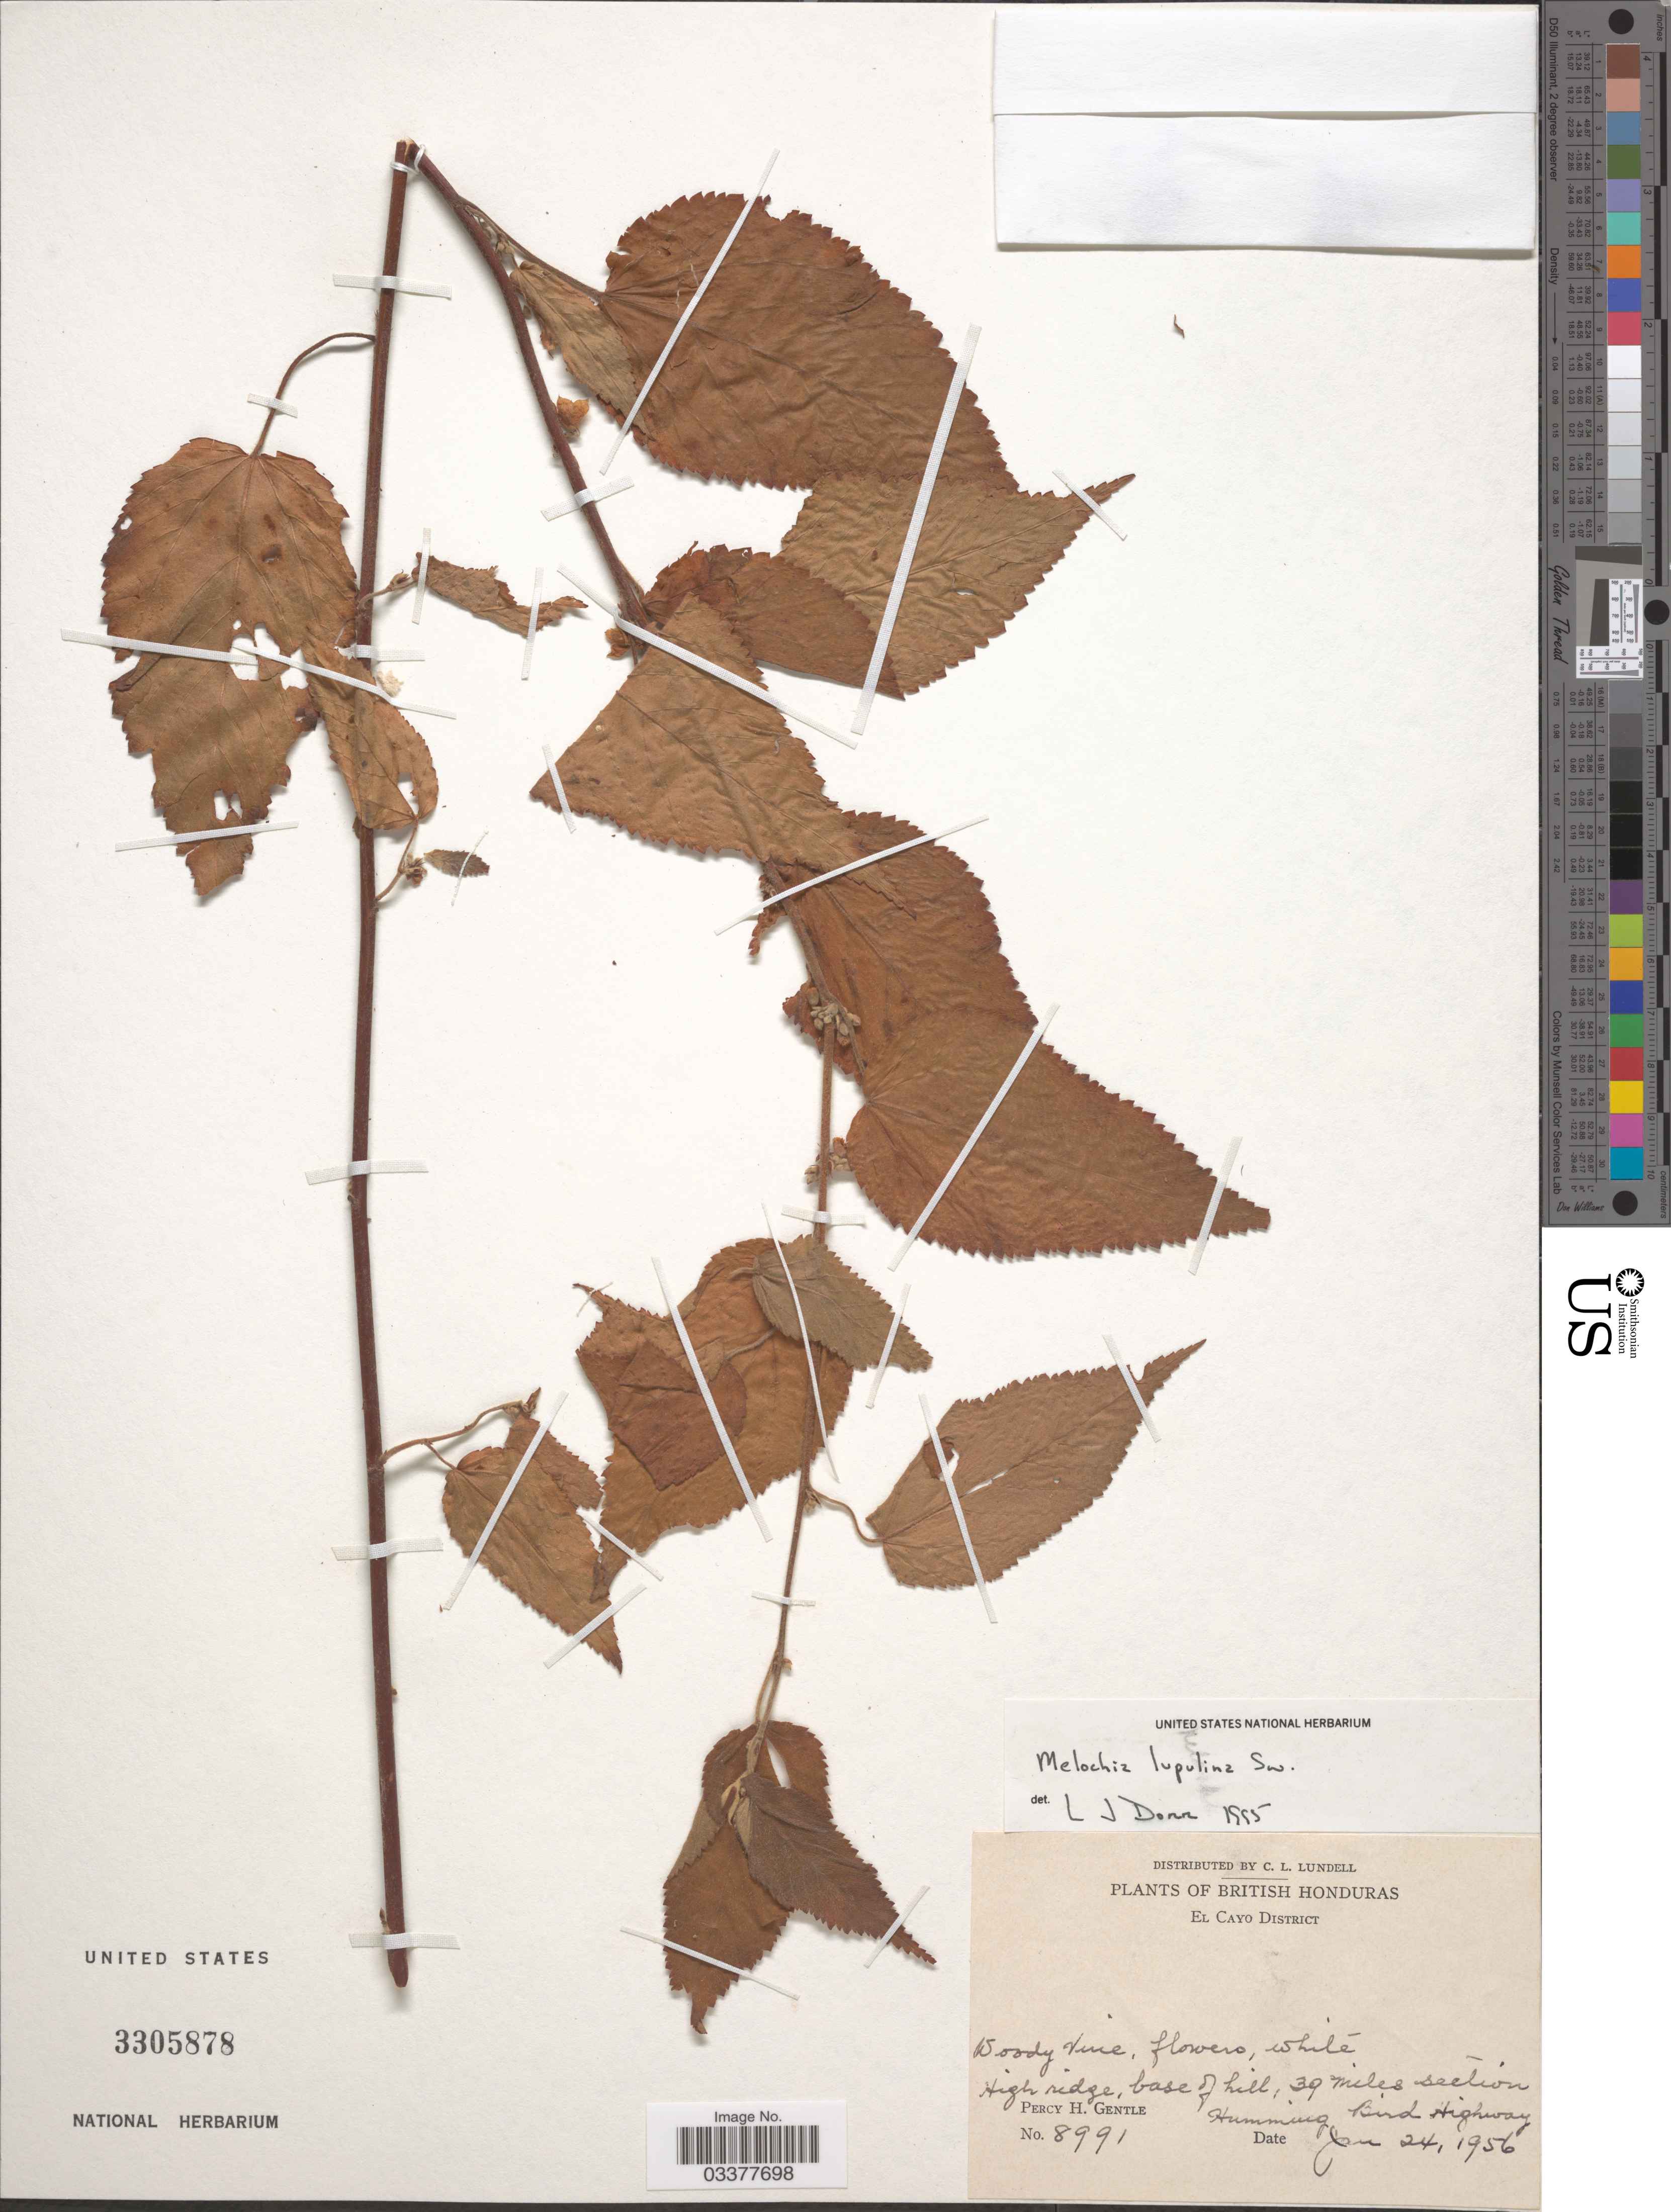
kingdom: Plantae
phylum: Tracheophyta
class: Magnoliopsida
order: Malvales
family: Malvaceae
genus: Melochia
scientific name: Melochia lupulina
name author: Sw.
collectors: P. H. Gentle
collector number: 8991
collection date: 1956-01-24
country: Belize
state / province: Cayo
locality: British Honduras. El Cayo District. High ridge, base of hill, 39 miles section Humming Bird Highway.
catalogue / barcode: US 3305878